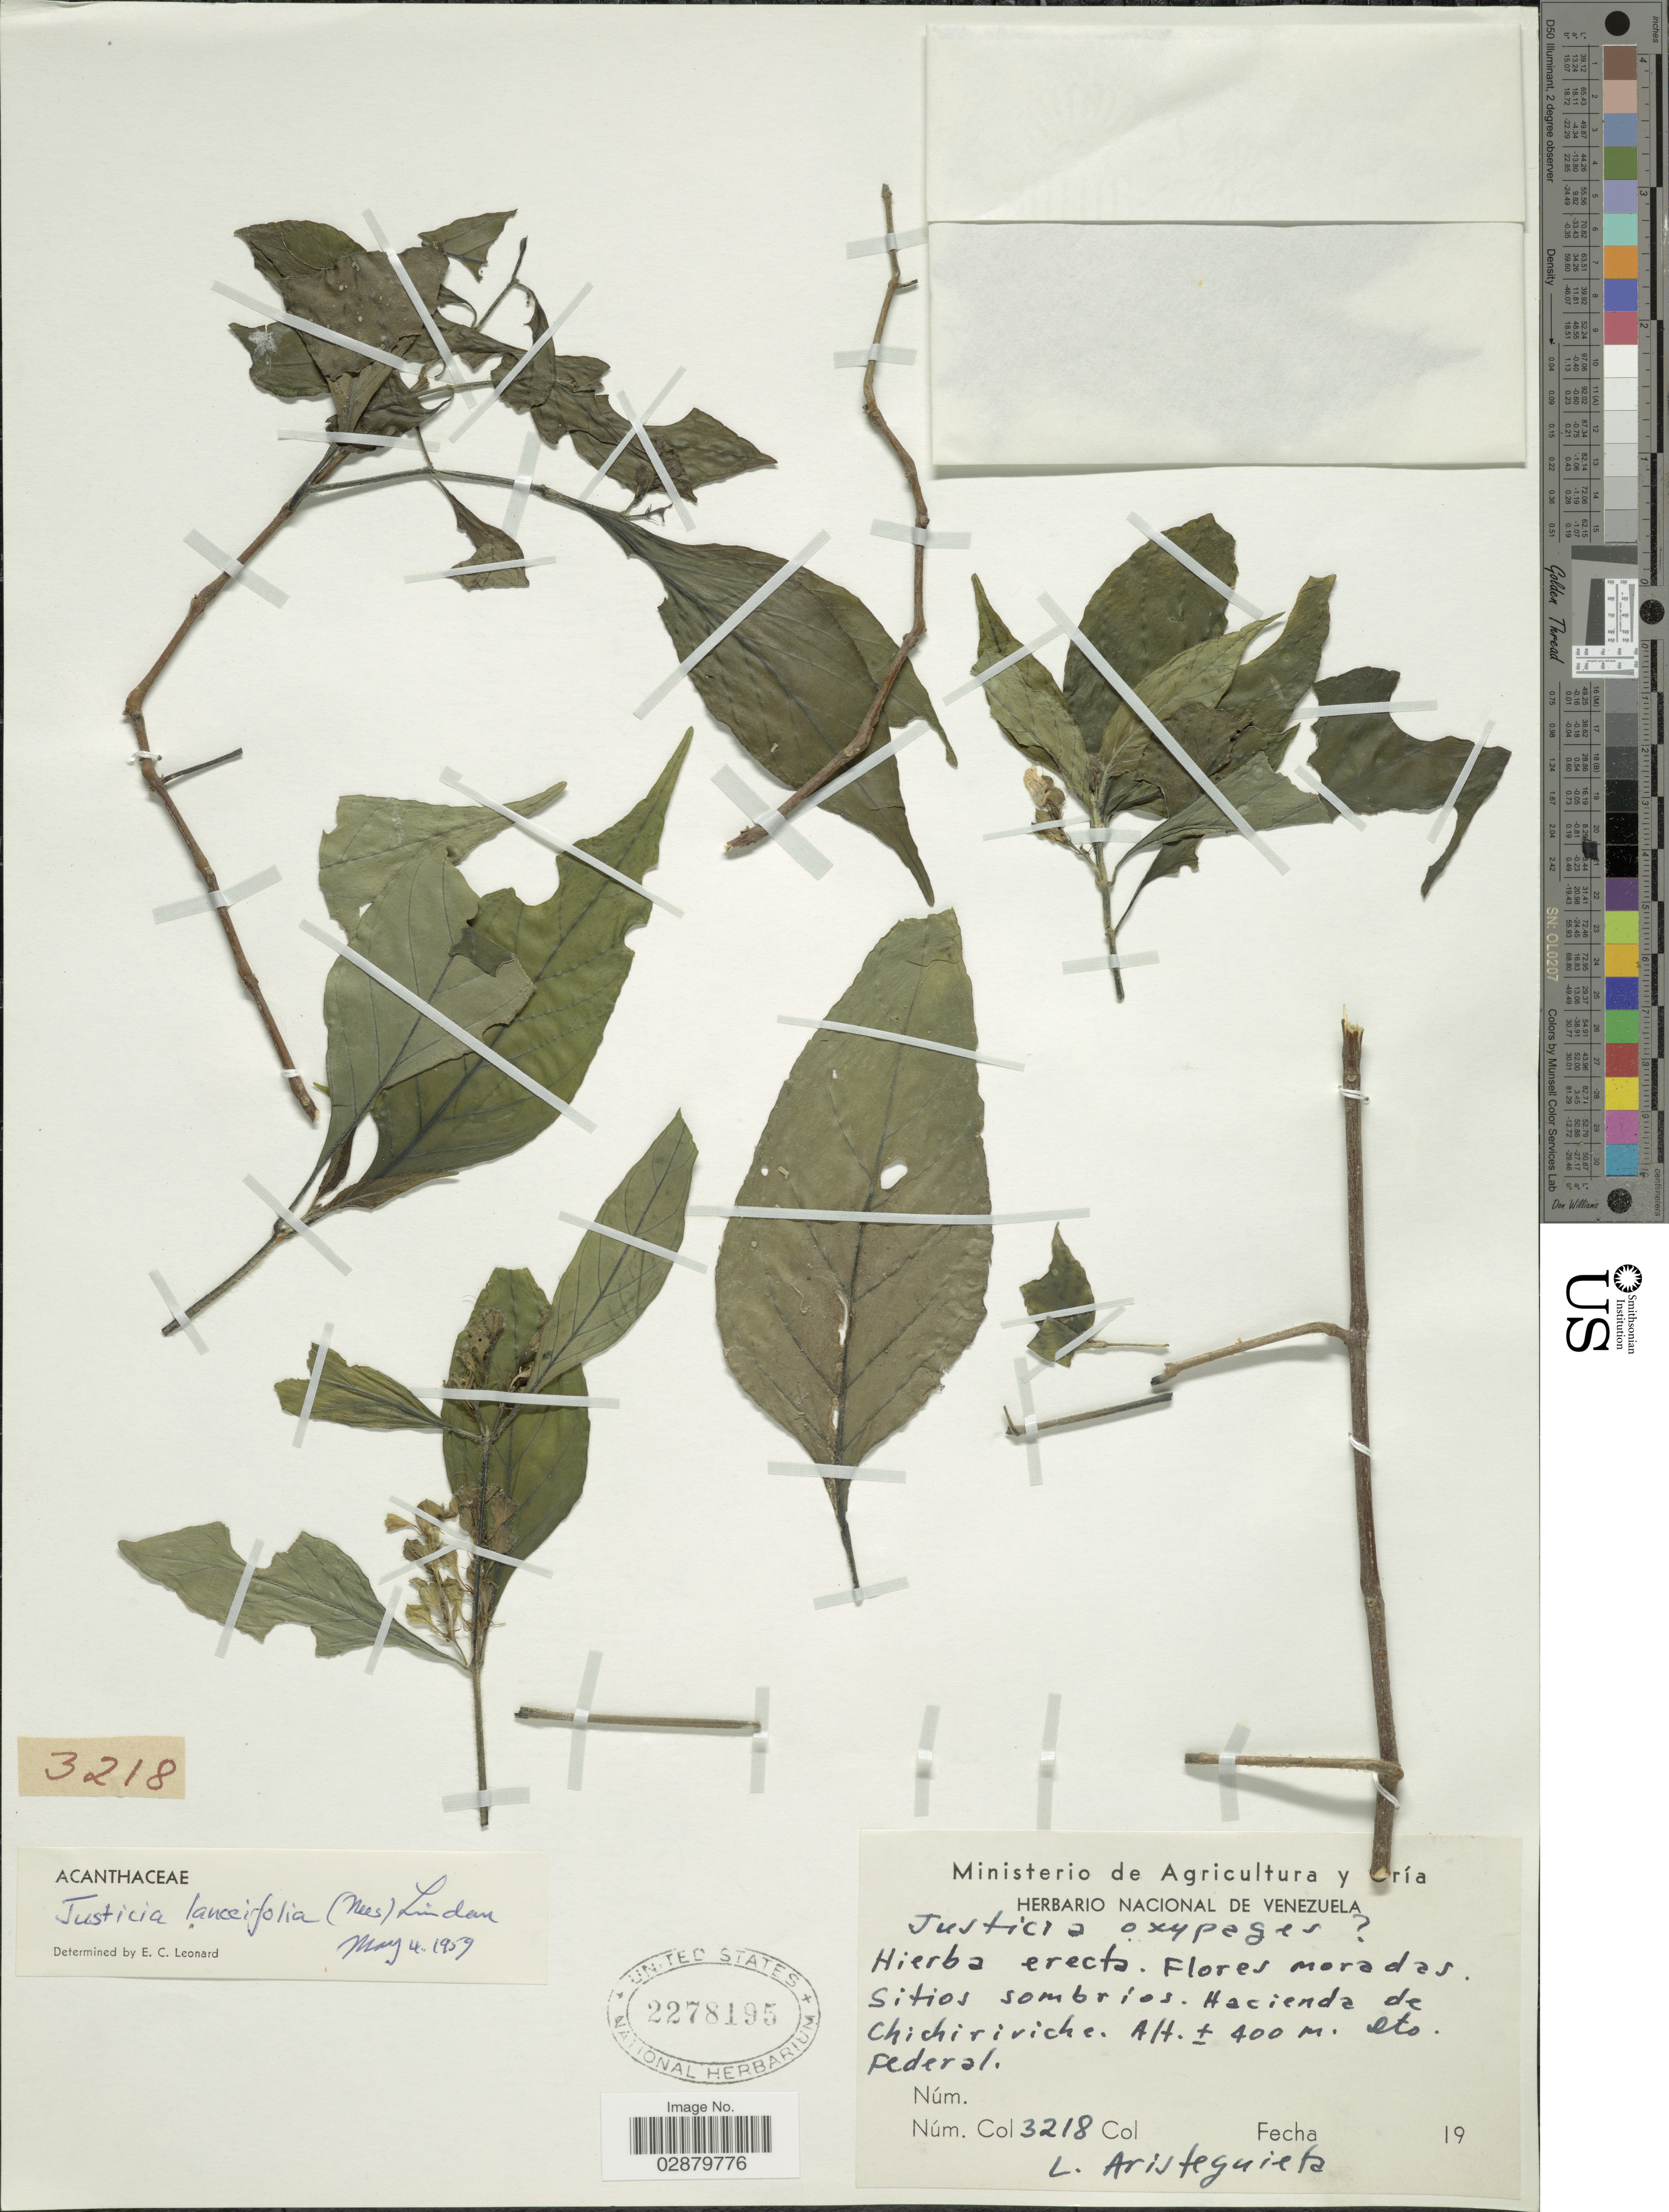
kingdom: Plantae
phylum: Tracheophyta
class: Magnoliopsida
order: Lamiales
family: Acanthaceae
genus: Justicia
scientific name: Justicia moritziana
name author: Wassh.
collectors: L. Aristeguieta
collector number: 3218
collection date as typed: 19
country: Venezuela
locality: Sitios sombrios. Hacienda de Chichiriche. Dto. Federal.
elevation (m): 400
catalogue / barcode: US 2278195